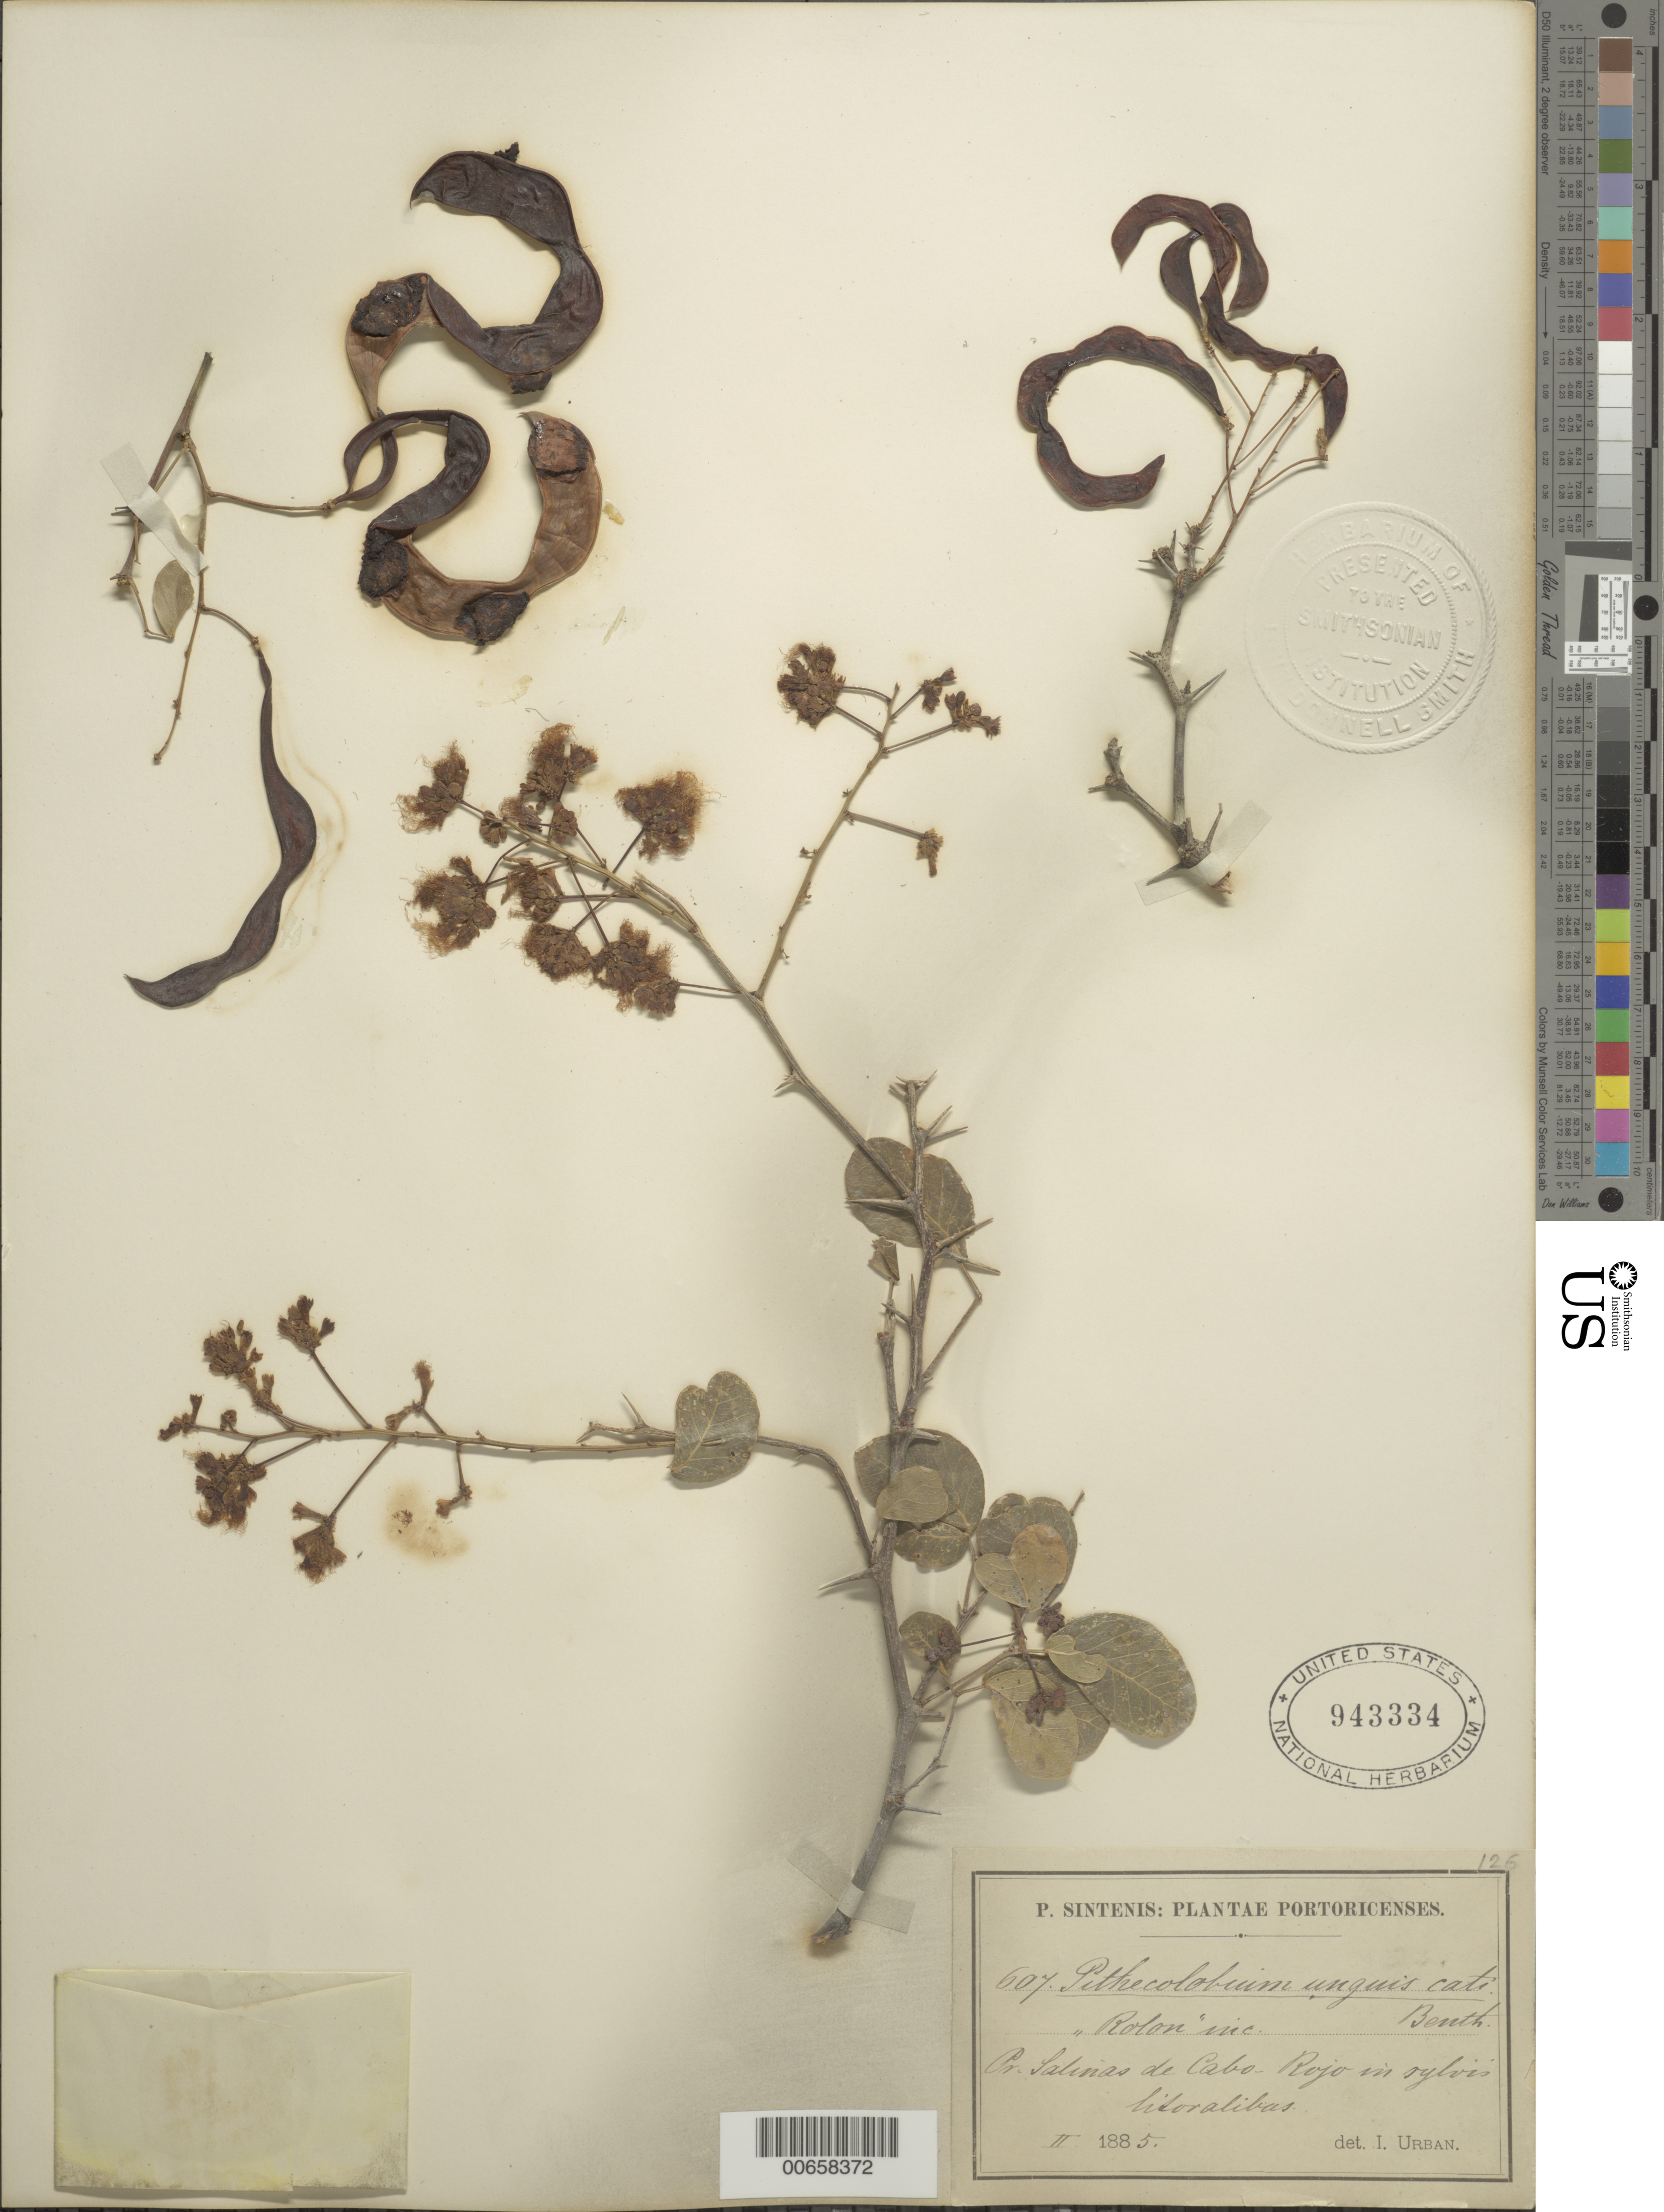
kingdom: Plantae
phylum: Tracheophyta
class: Magnoliopsida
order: Fabales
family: Fabaceae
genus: Pithecellobium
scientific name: Pithecellobium unguis-cati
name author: (L.) Benth.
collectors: P. Sintenis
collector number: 607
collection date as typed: Feb 1885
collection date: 1885-02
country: Puerto Rico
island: Greater Antilles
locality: Pr. Salinas de Cabo-Rojo in sylvis litoralibus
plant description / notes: Common name: rolon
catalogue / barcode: US 943334